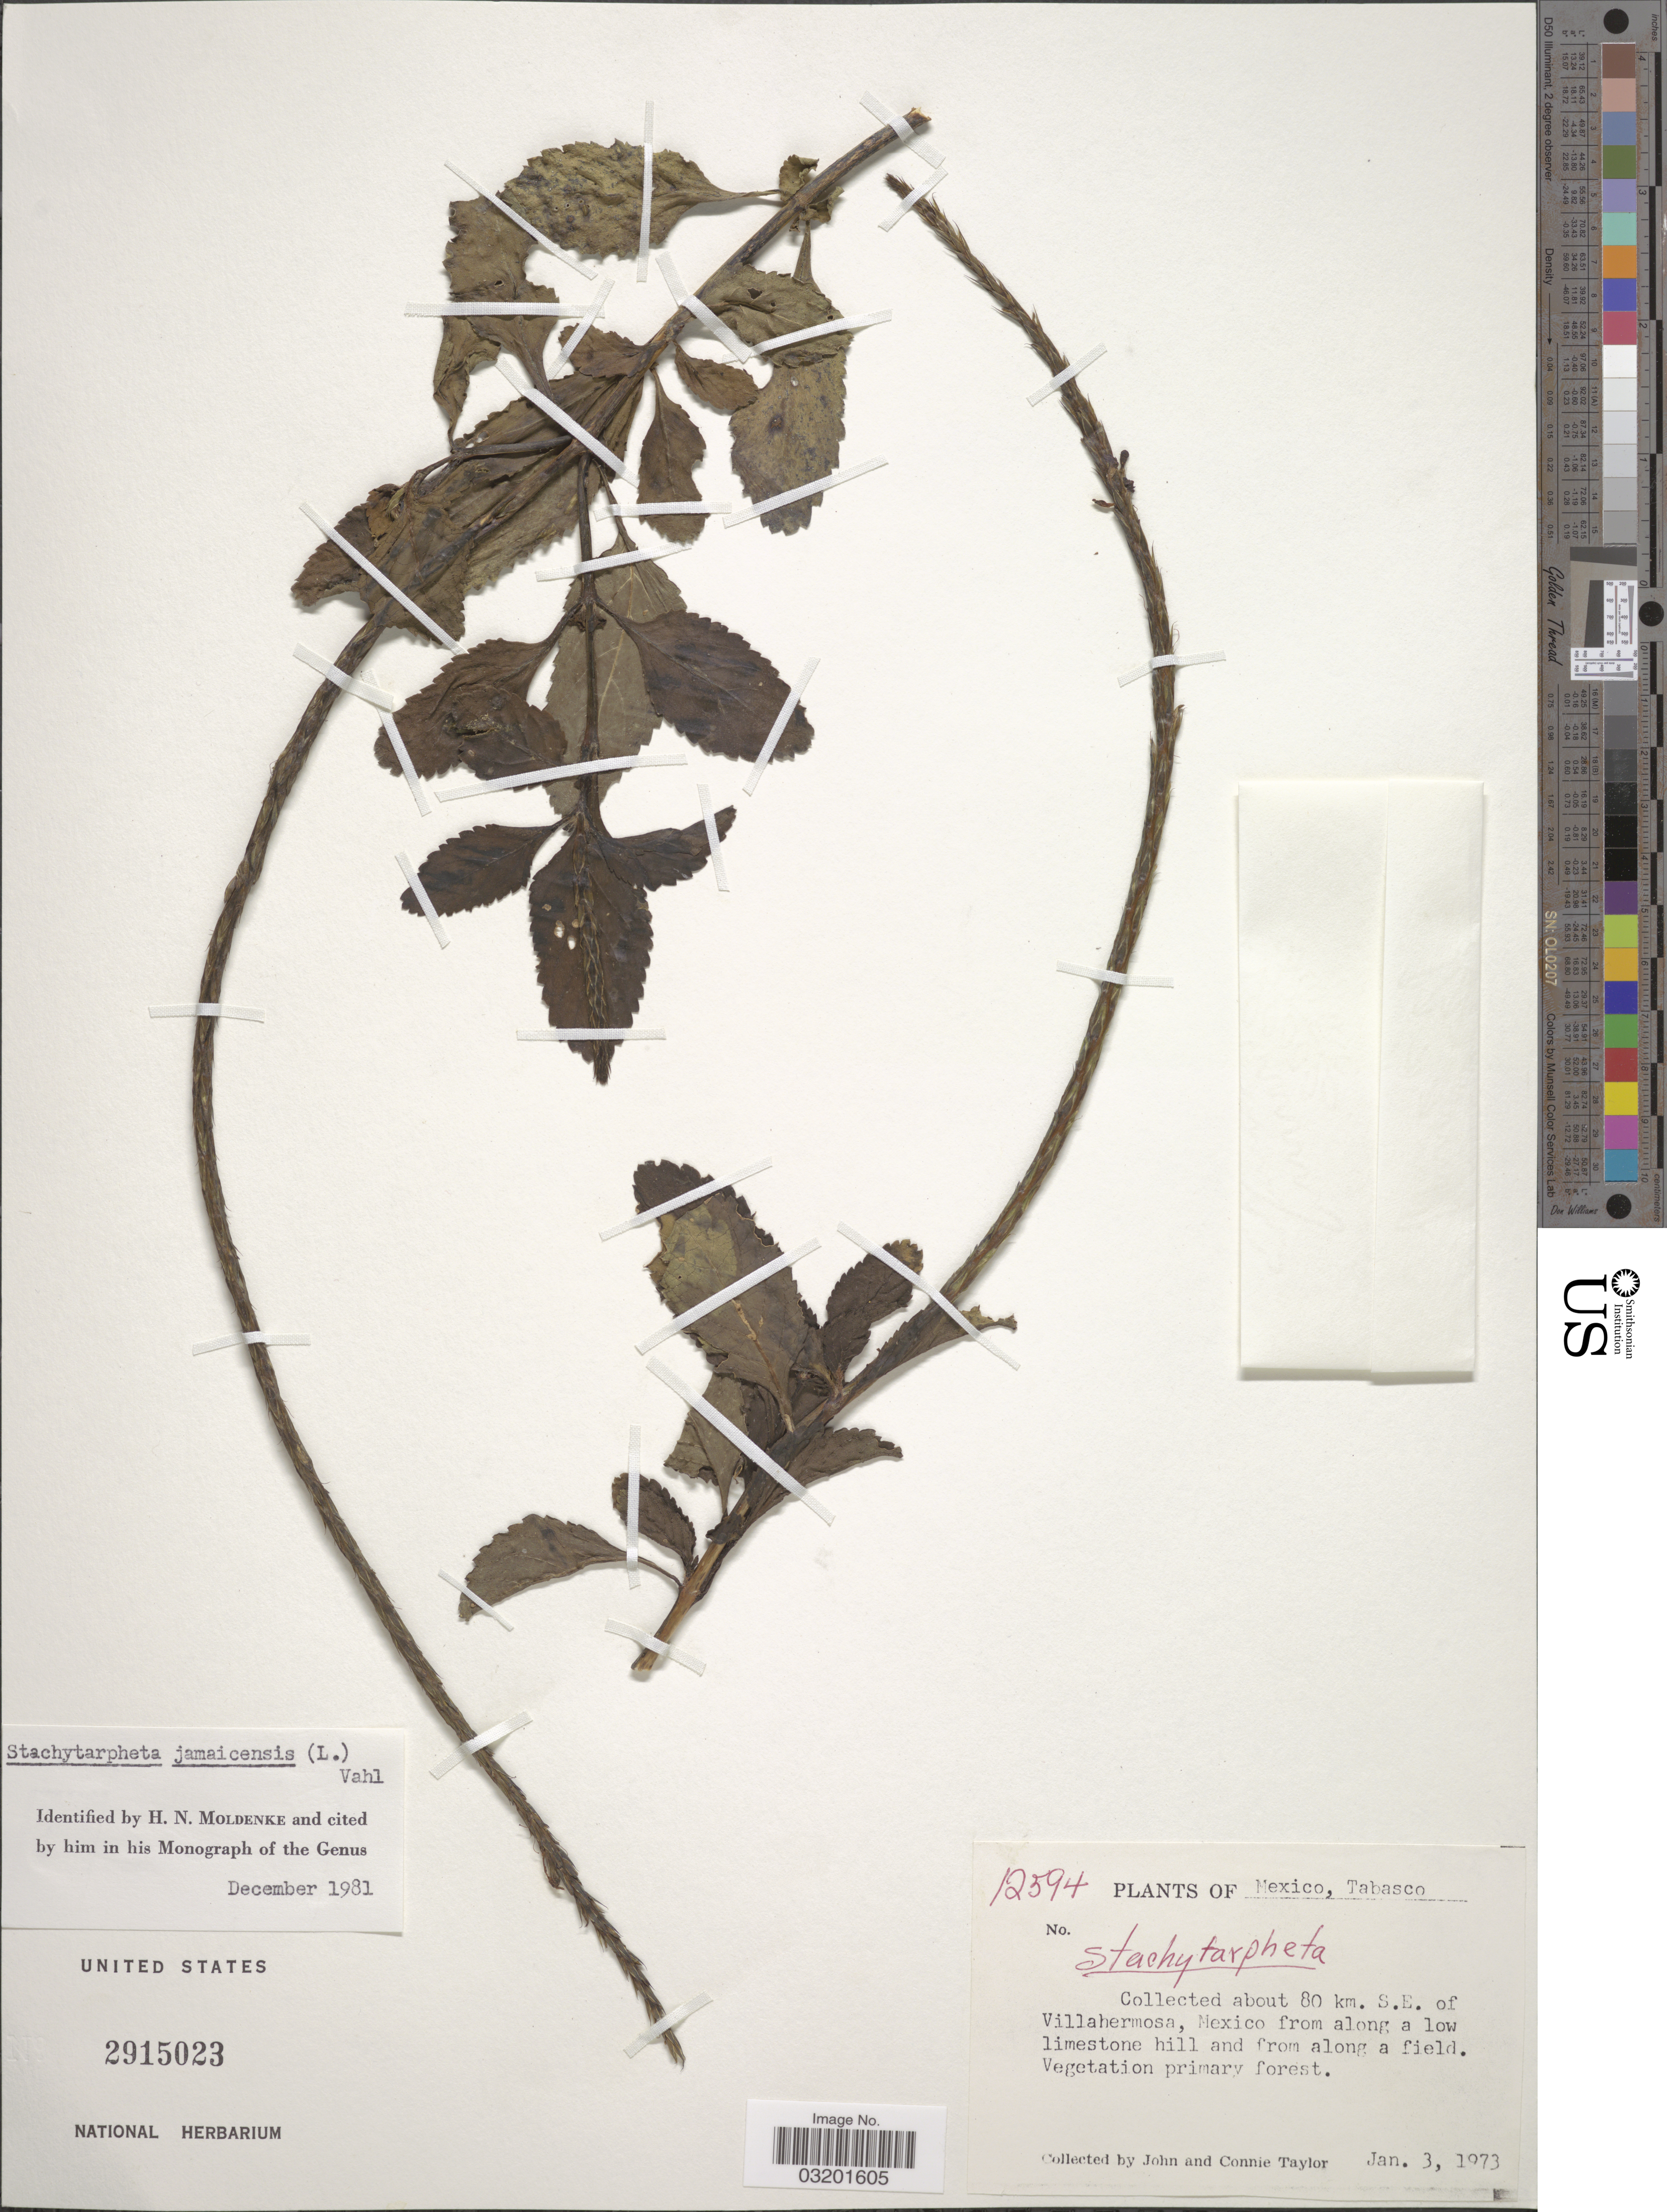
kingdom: Plantae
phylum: Tracheophyta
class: Magnoliopsida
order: Lamiales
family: Verbenaceae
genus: Stachytarpheta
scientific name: Stachytarpheta jamaicensis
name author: (L.) Vahl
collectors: J. Taylor & C. Taylor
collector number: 12594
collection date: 1973-01-03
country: Mexico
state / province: Tabasco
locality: About 80 km. S.E. of Villahermosa, Mexico from along a low limestone hill and from along a field.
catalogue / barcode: US 2915023